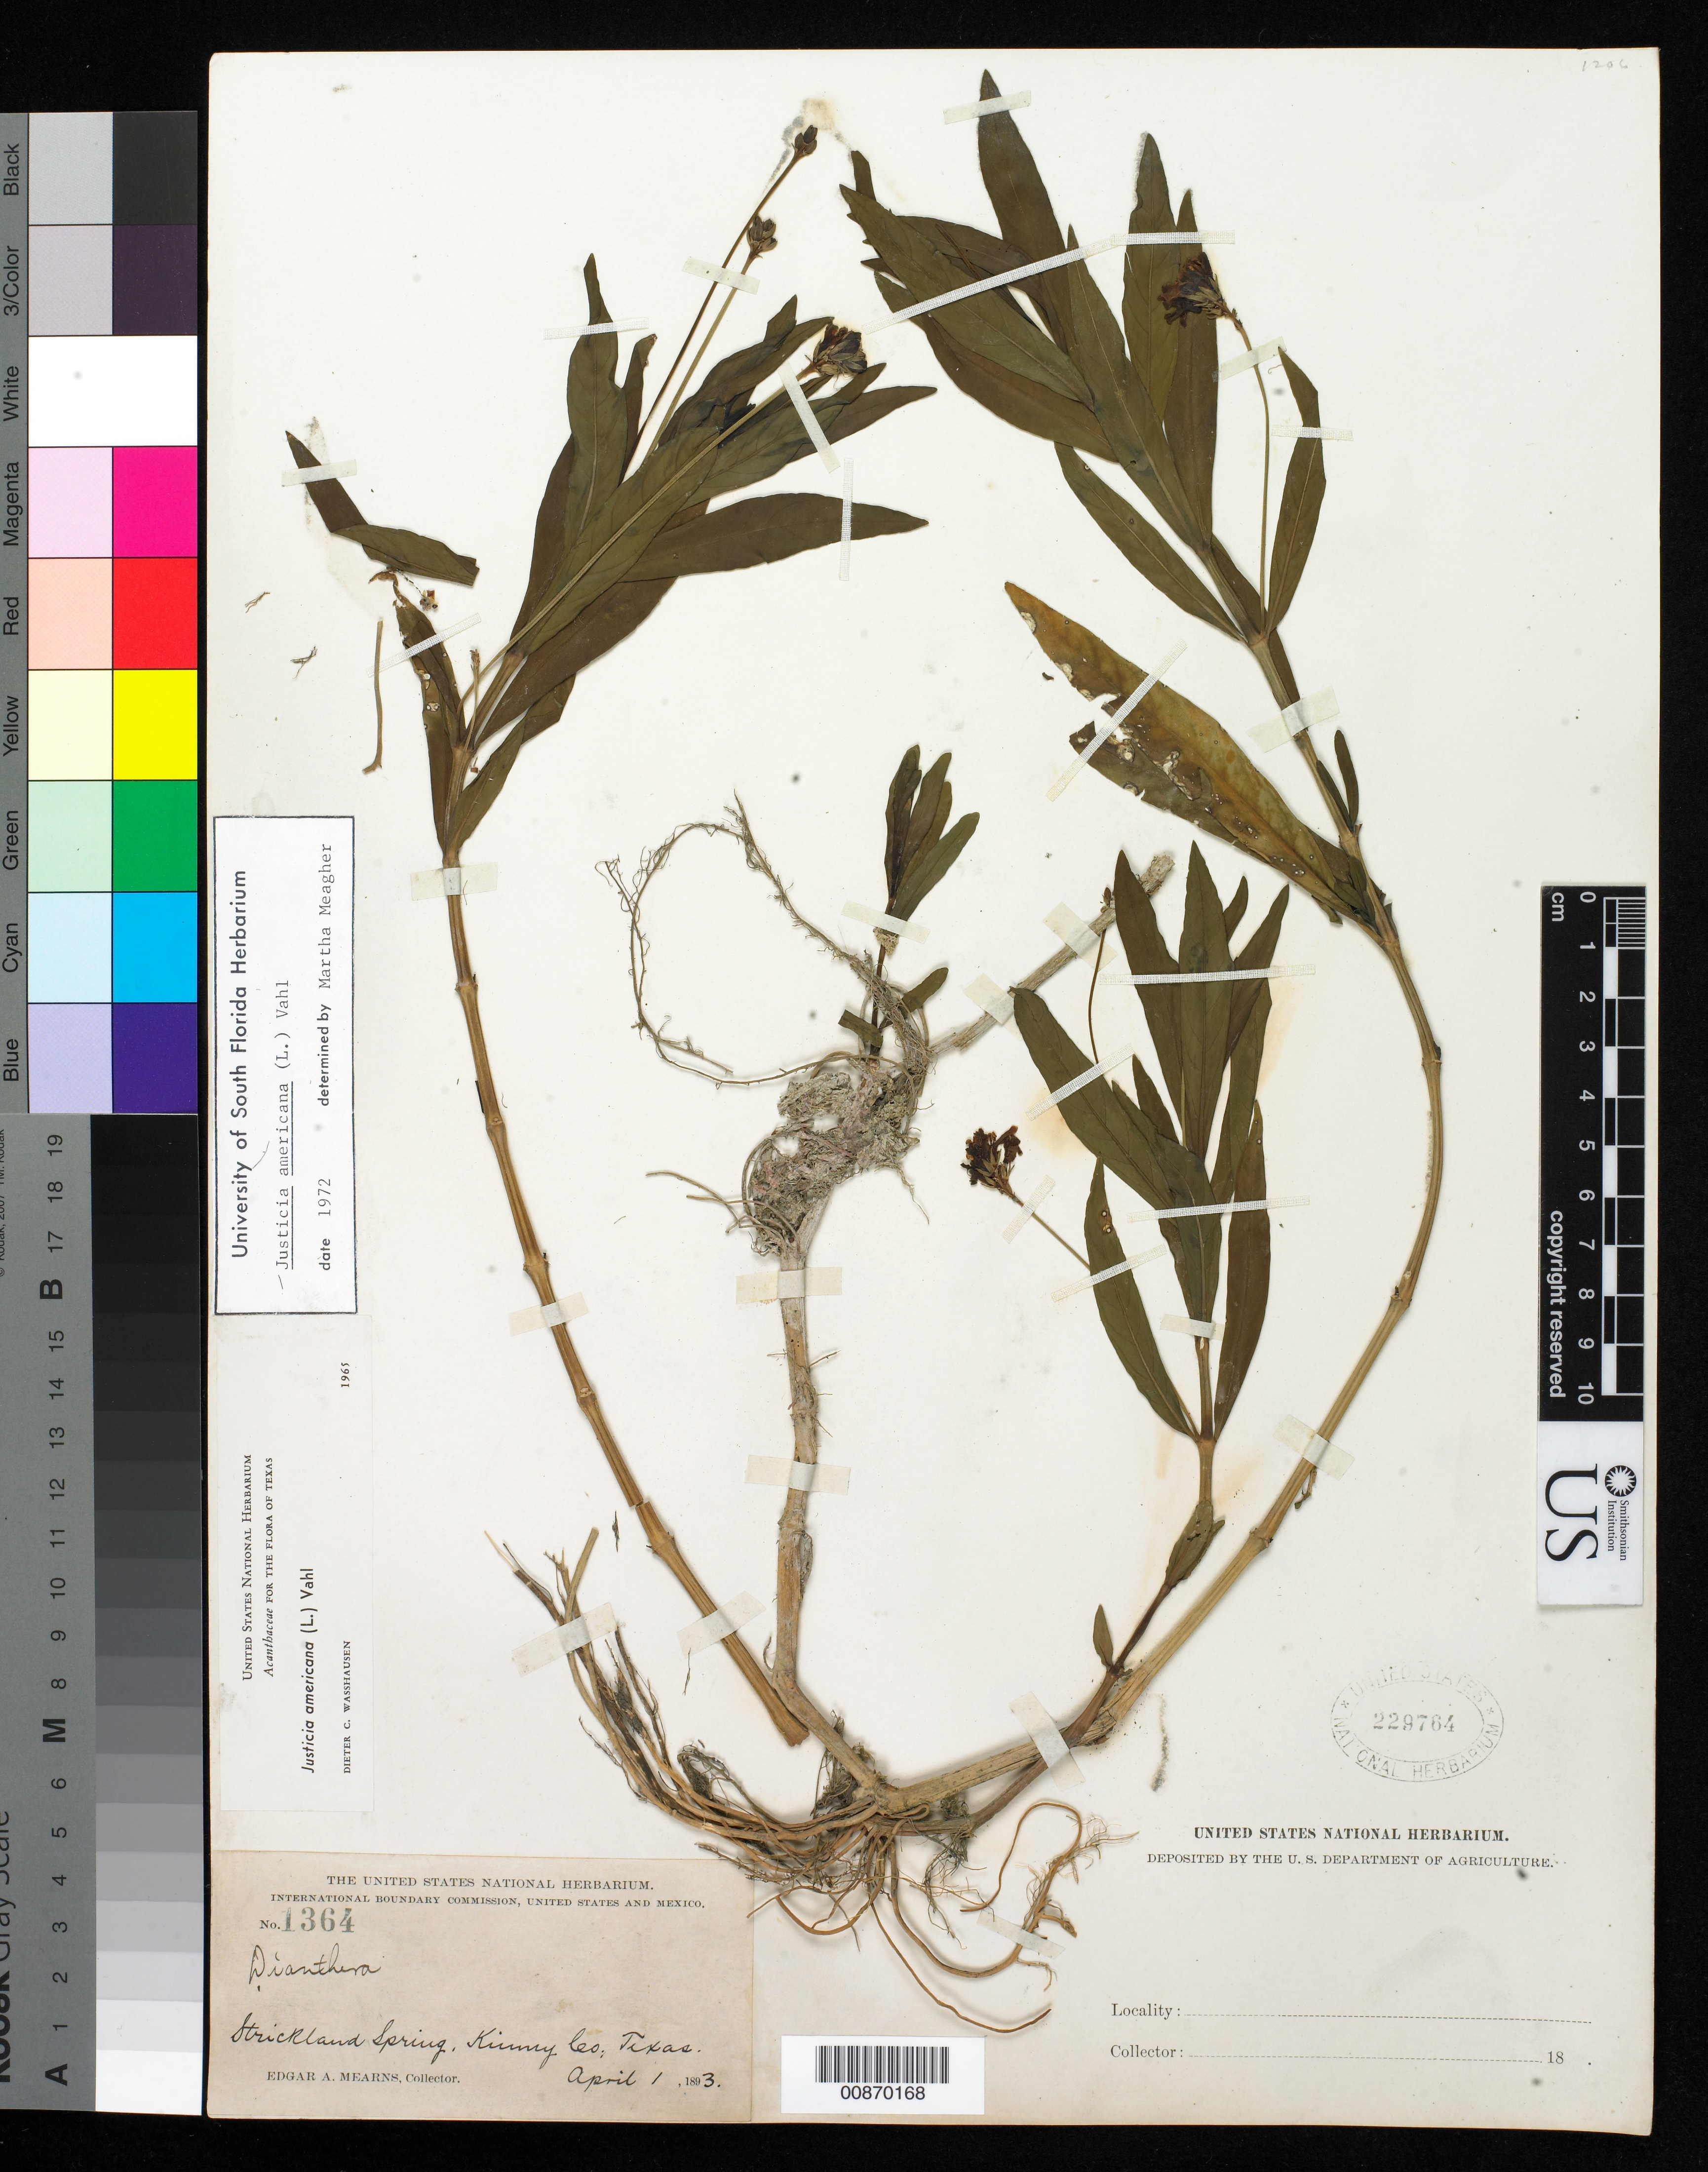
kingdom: Plantae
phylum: Tracheophyta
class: Magnoliopsida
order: Lamiales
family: Acanthaceae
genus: Justicia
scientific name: Justicia americana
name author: (L.) Vahl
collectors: E. A. Mearns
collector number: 1364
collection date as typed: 01 Apr 1893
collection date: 1893-04-01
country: United States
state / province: Texas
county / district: Kinney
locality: Strickland Spring, Kinney County, Texas.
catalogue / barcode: US 229764